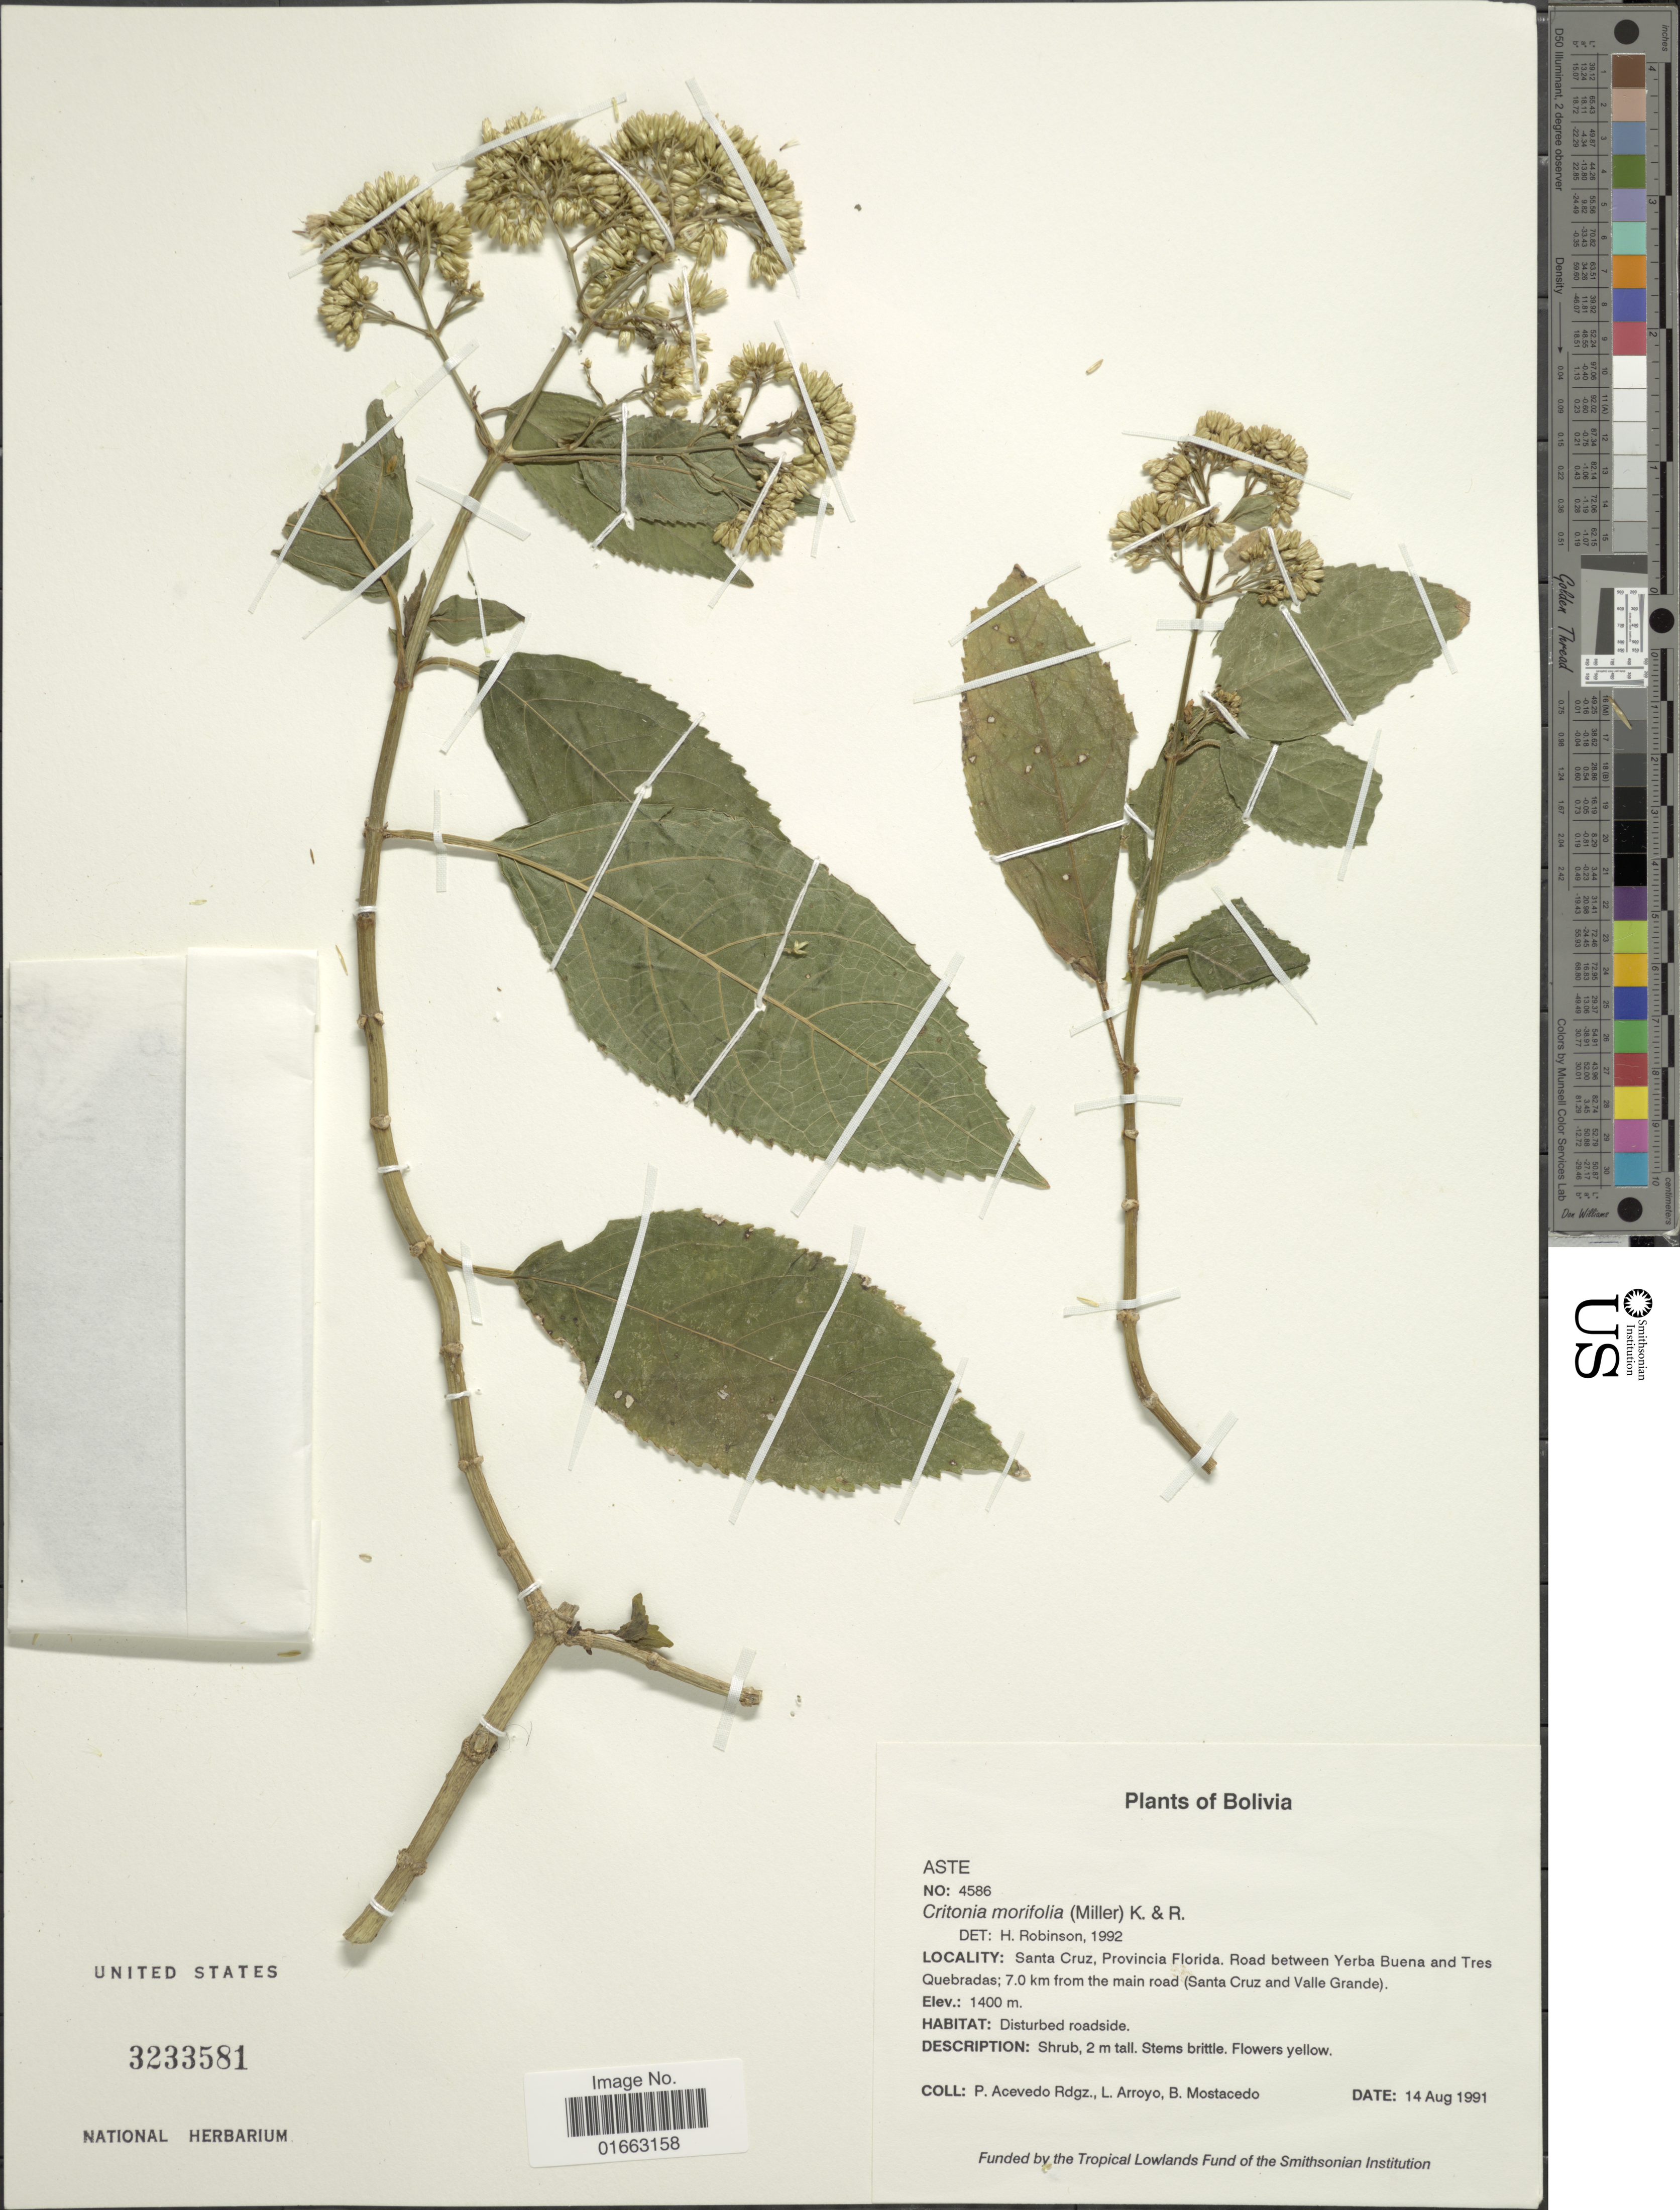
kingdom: Plantae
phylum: Tracheophyta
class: Magnoliopsida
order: Asterales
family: Asteraceae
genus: Critonia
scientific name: Critonia morifolia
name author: (Mill.) R.M. King & H. Rob.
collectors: P. Acevedo-Rodr., L. Arroyo & B. Mostacedo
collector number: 4586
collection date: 1991-08-14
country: Bolivia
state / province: Santa Cruz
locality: Provincia Florida, Road between Yerba Buena and Tres Quebradas; 7.0 km from the main road (Santa Cruz and Valle Grande), disturbed roadside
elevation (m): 1400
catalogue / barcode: US 3233581